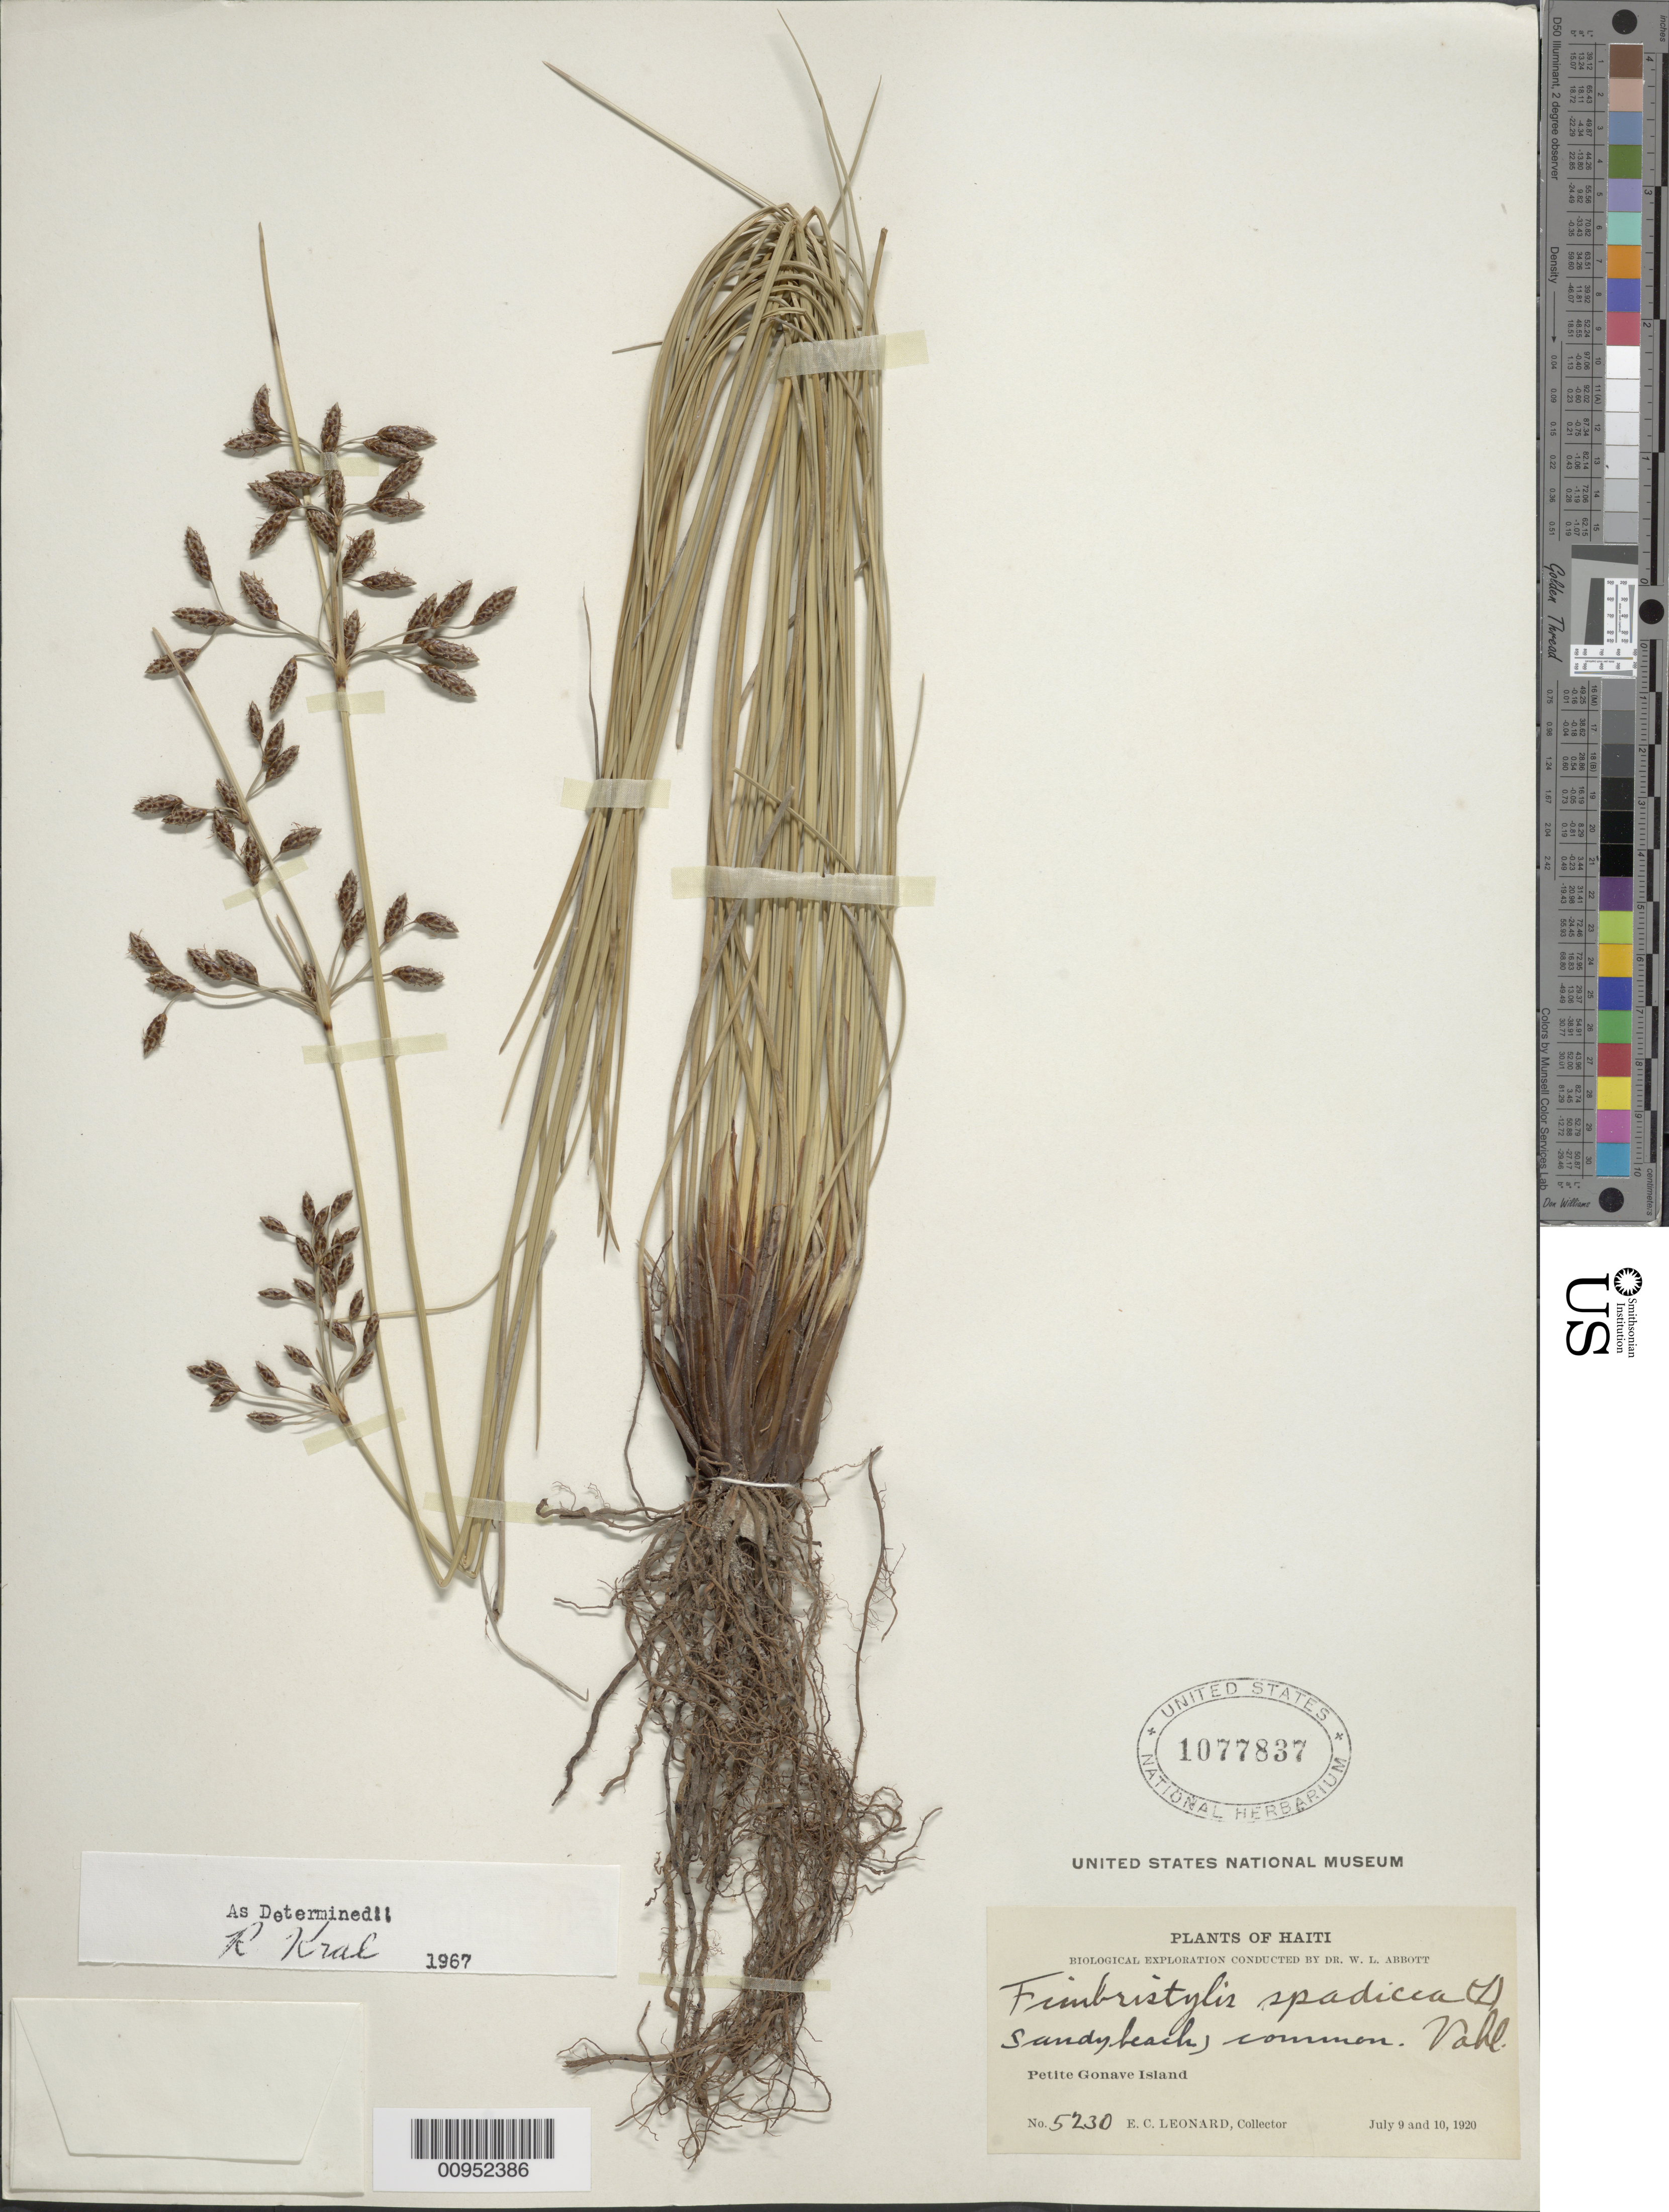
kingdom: Plantae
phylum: Tracheophyta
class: Liliopsida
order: Poales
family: Cyperaceae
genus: Fimbristylis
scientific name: Fimbristylis spadicea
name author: (L.) Vahl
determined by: Kral, Robert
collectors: E. C. Leonard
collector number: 5230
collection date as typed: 09 Jul 1920 to 10 Jul 1920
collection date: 1920-07-09/1920-07-10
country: Haiti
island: Petite Gonave Island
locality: Beach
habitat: Sandy beach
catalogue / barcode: US 1077837